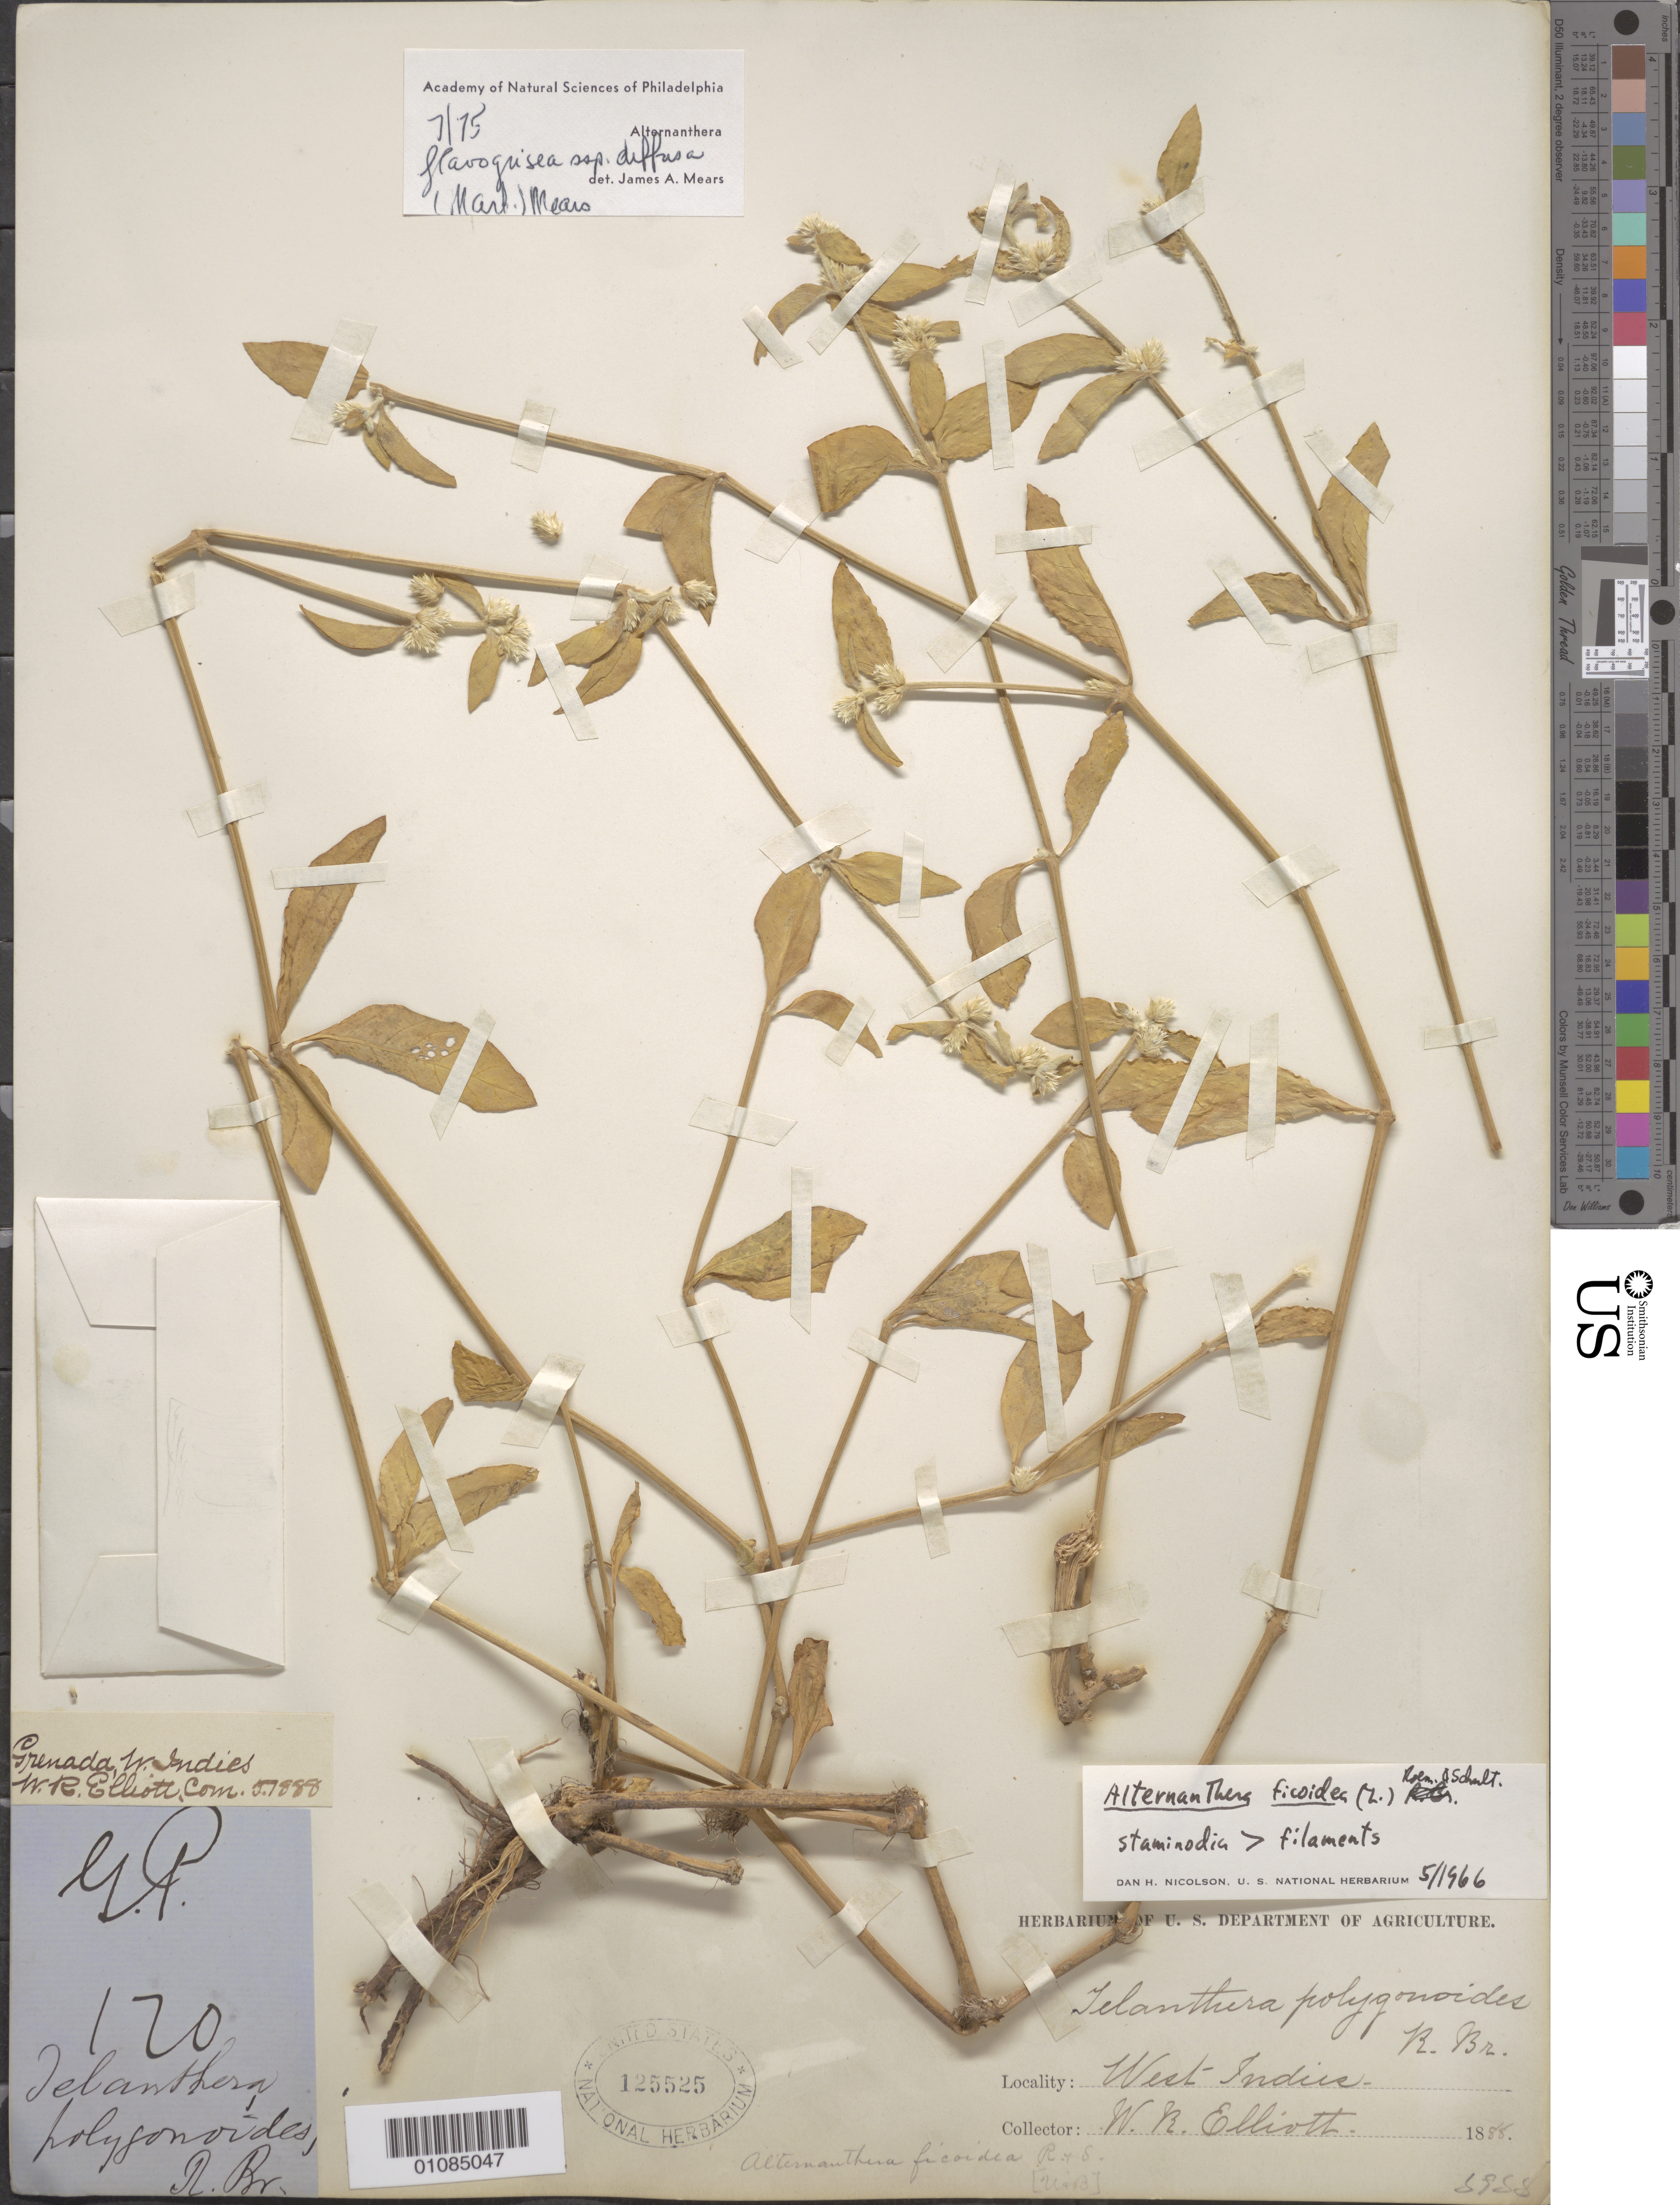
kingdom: Plantae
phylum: Tracheophyta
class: Magnoliopsida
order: Caryophyllales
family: Amaranthaceae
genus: Alternanthera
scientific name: Alternanthera flavescens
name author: Kunth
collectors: W. Elliott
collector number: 120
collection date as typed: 1888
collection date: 1888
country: Grenada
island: Grenada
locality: Grenada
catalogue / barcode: US 125525